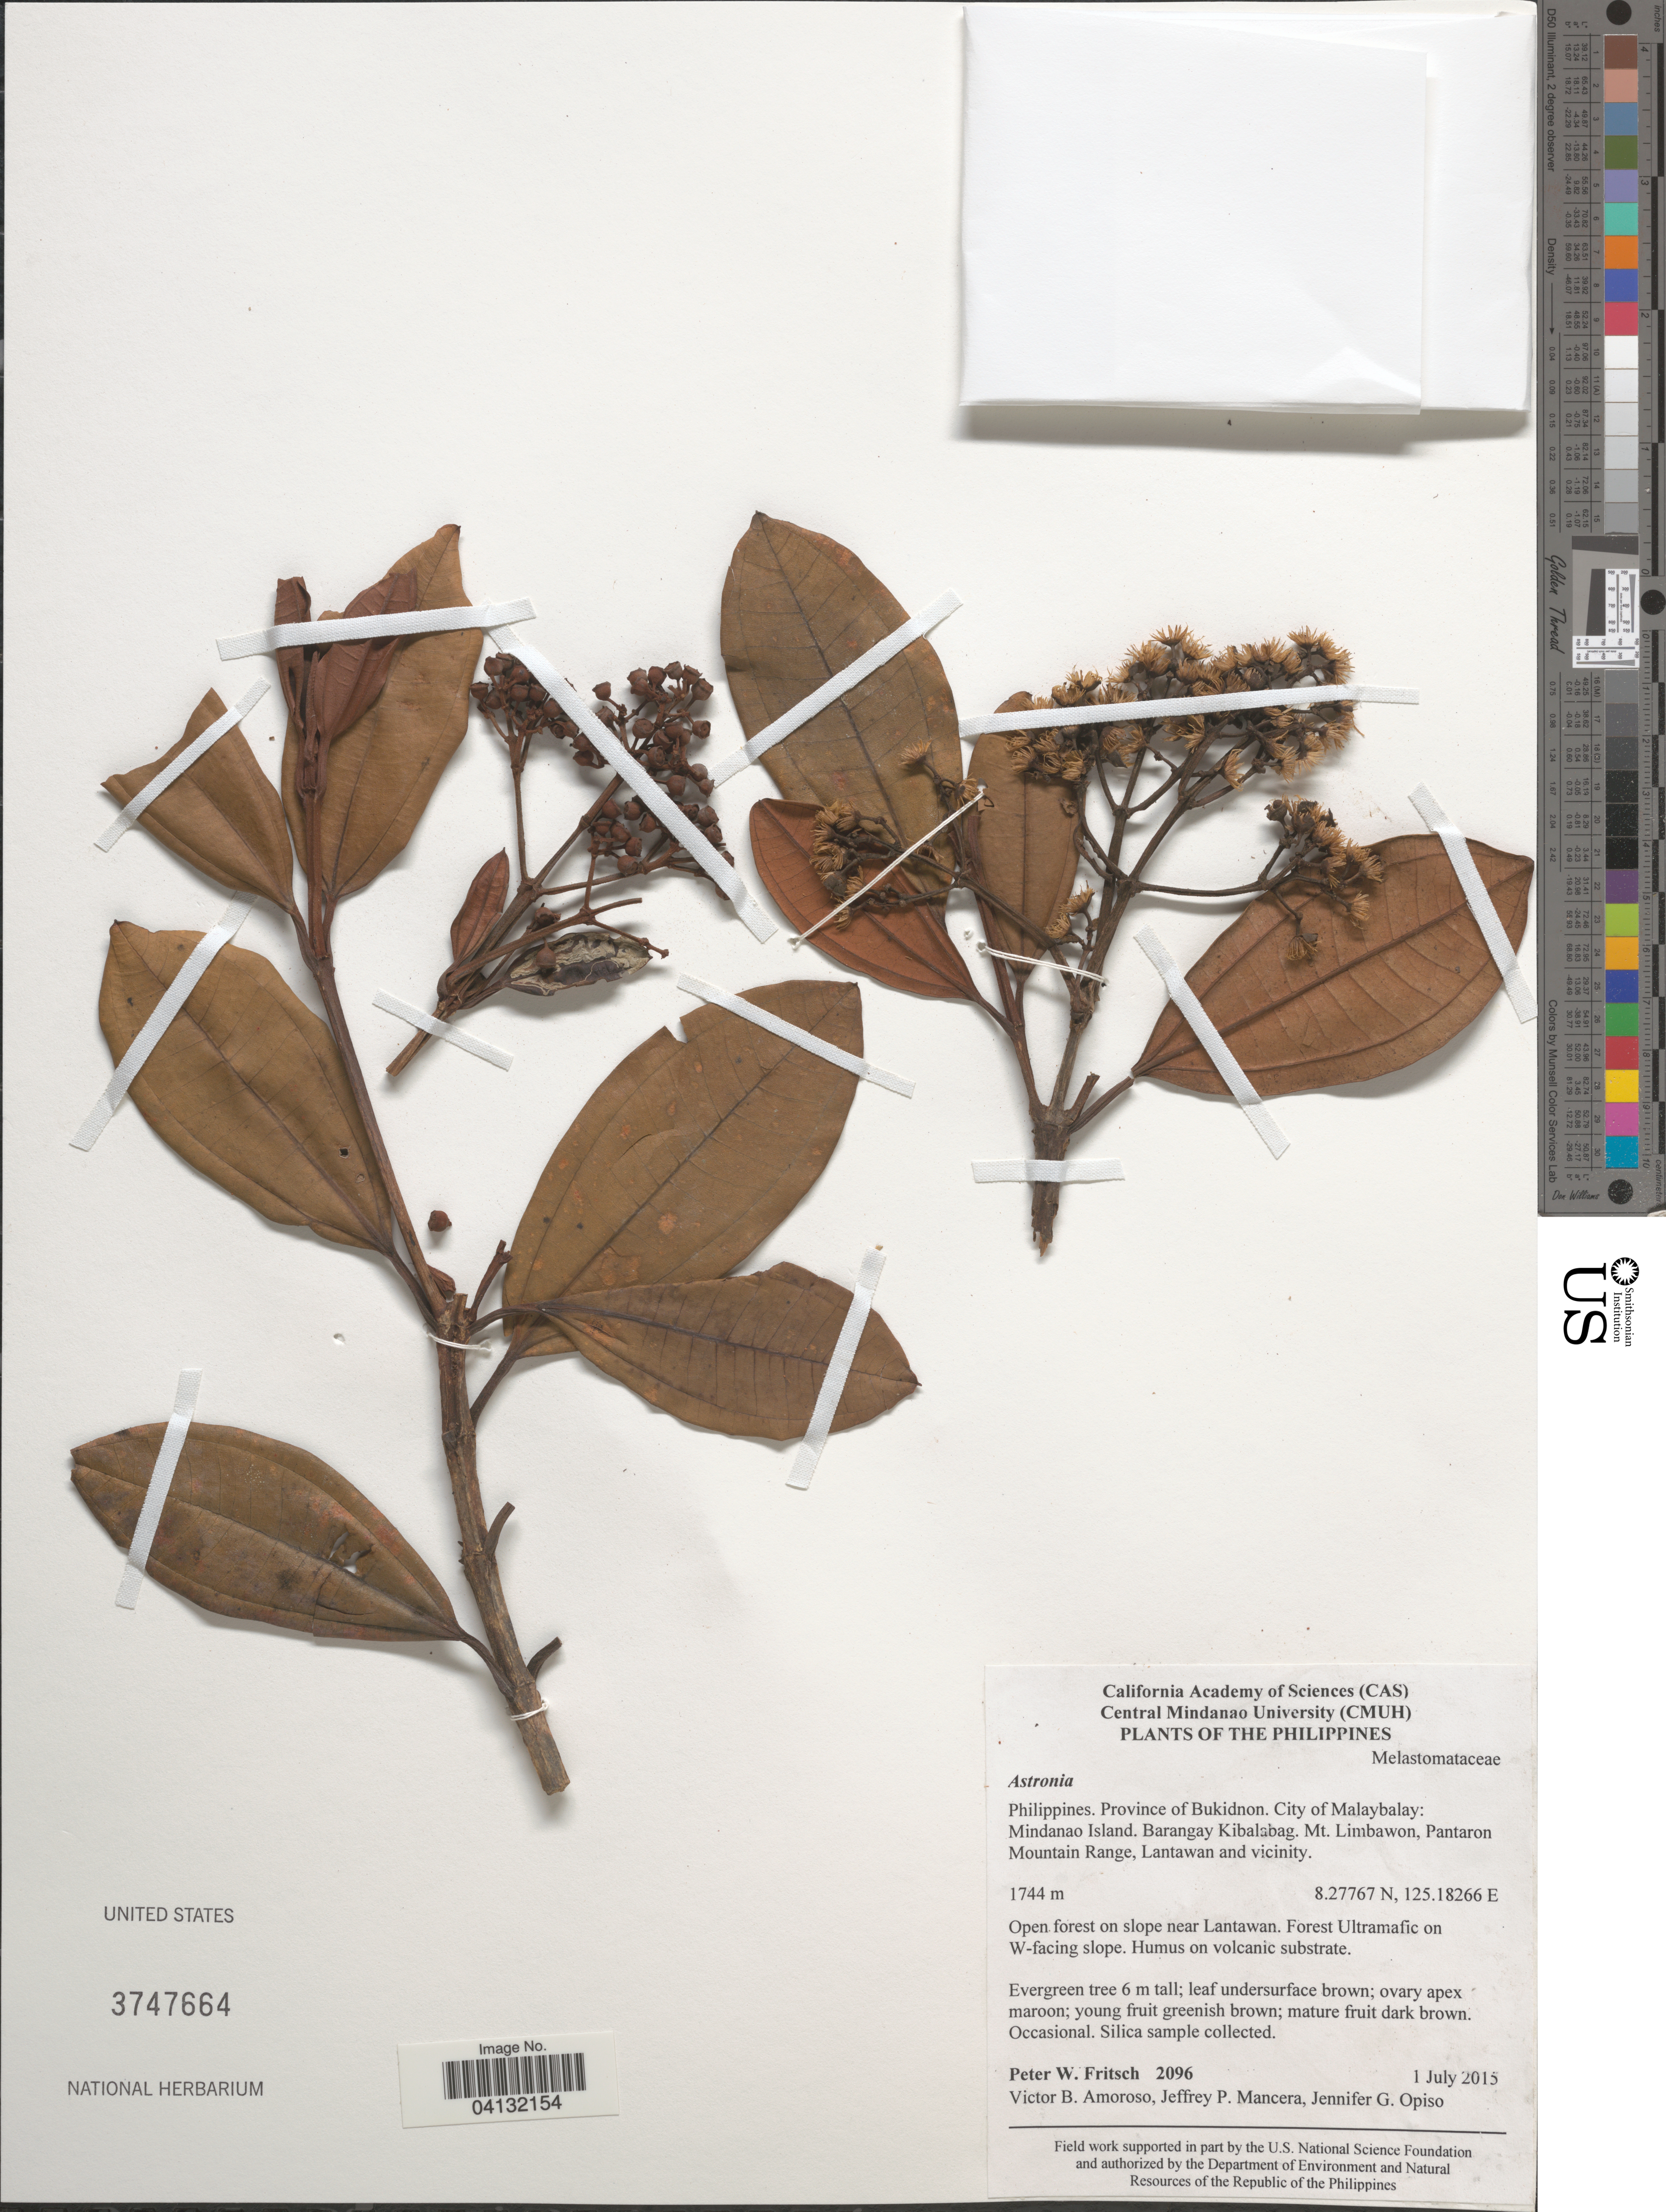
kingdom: Plantae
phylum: Tracheophyta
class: Magnoliopsida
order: Myrtales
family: Melastomataceae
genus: Astronia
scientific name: Astronia sp.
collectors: P. W. Fritsch, V. Amoroso, J. Mancera & J. Opiso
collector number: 2096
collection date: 2015-07-01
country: Philippines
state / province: Northern Mindanao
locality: Province of Bukidnon. City of Malaybalay: Mindanao Island. Barangay Kibalabag. Mt. Limbawon, Pantaron Mountain Range, Lantawan and vicinity. Open forest on slope near Lantawan. Forest Ultramafic on W-facing slope.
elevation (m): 1744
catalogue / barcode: US 3747664